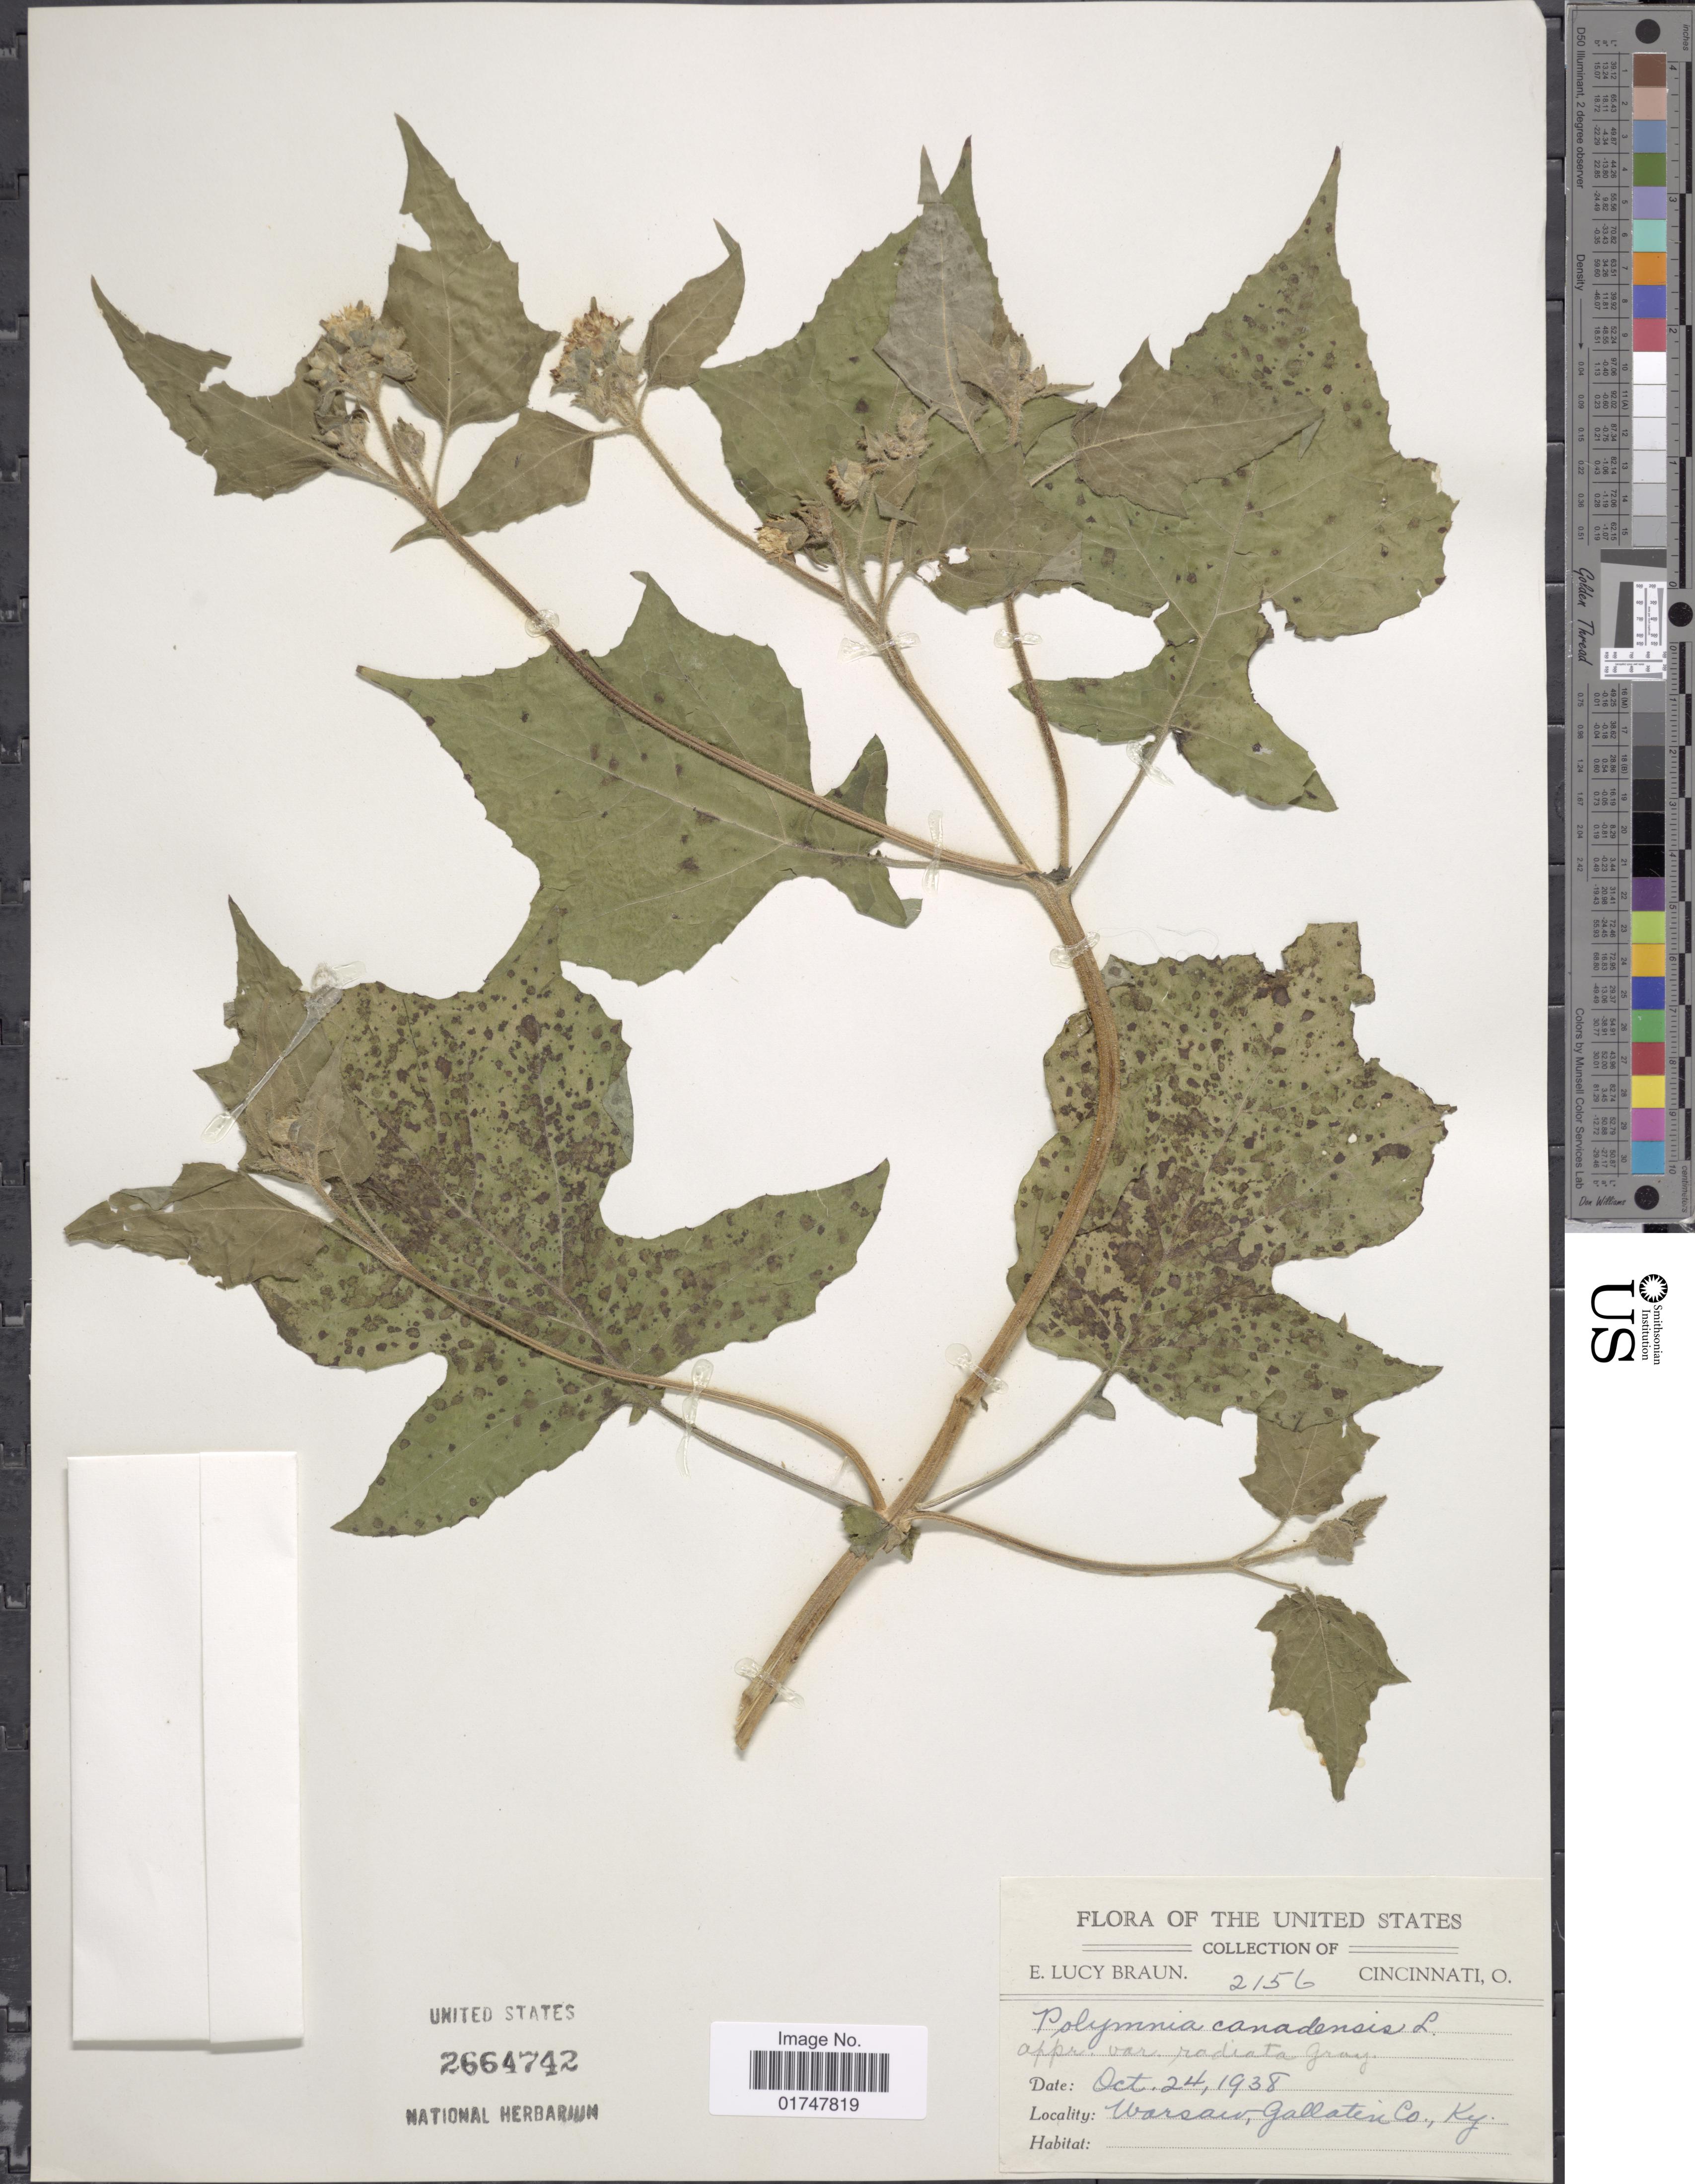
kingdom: Plantae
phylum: Tracheophyta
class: Magnoliopsida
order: Asterales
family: Asteraceae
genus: Polymnia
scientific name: Polymnia canadensis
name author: L.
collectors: E. L. Braun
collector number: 2156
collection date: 1938-10-24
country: United States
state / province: Kentucky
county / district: Gallatin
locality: Warsaw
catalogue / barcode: US 2664742